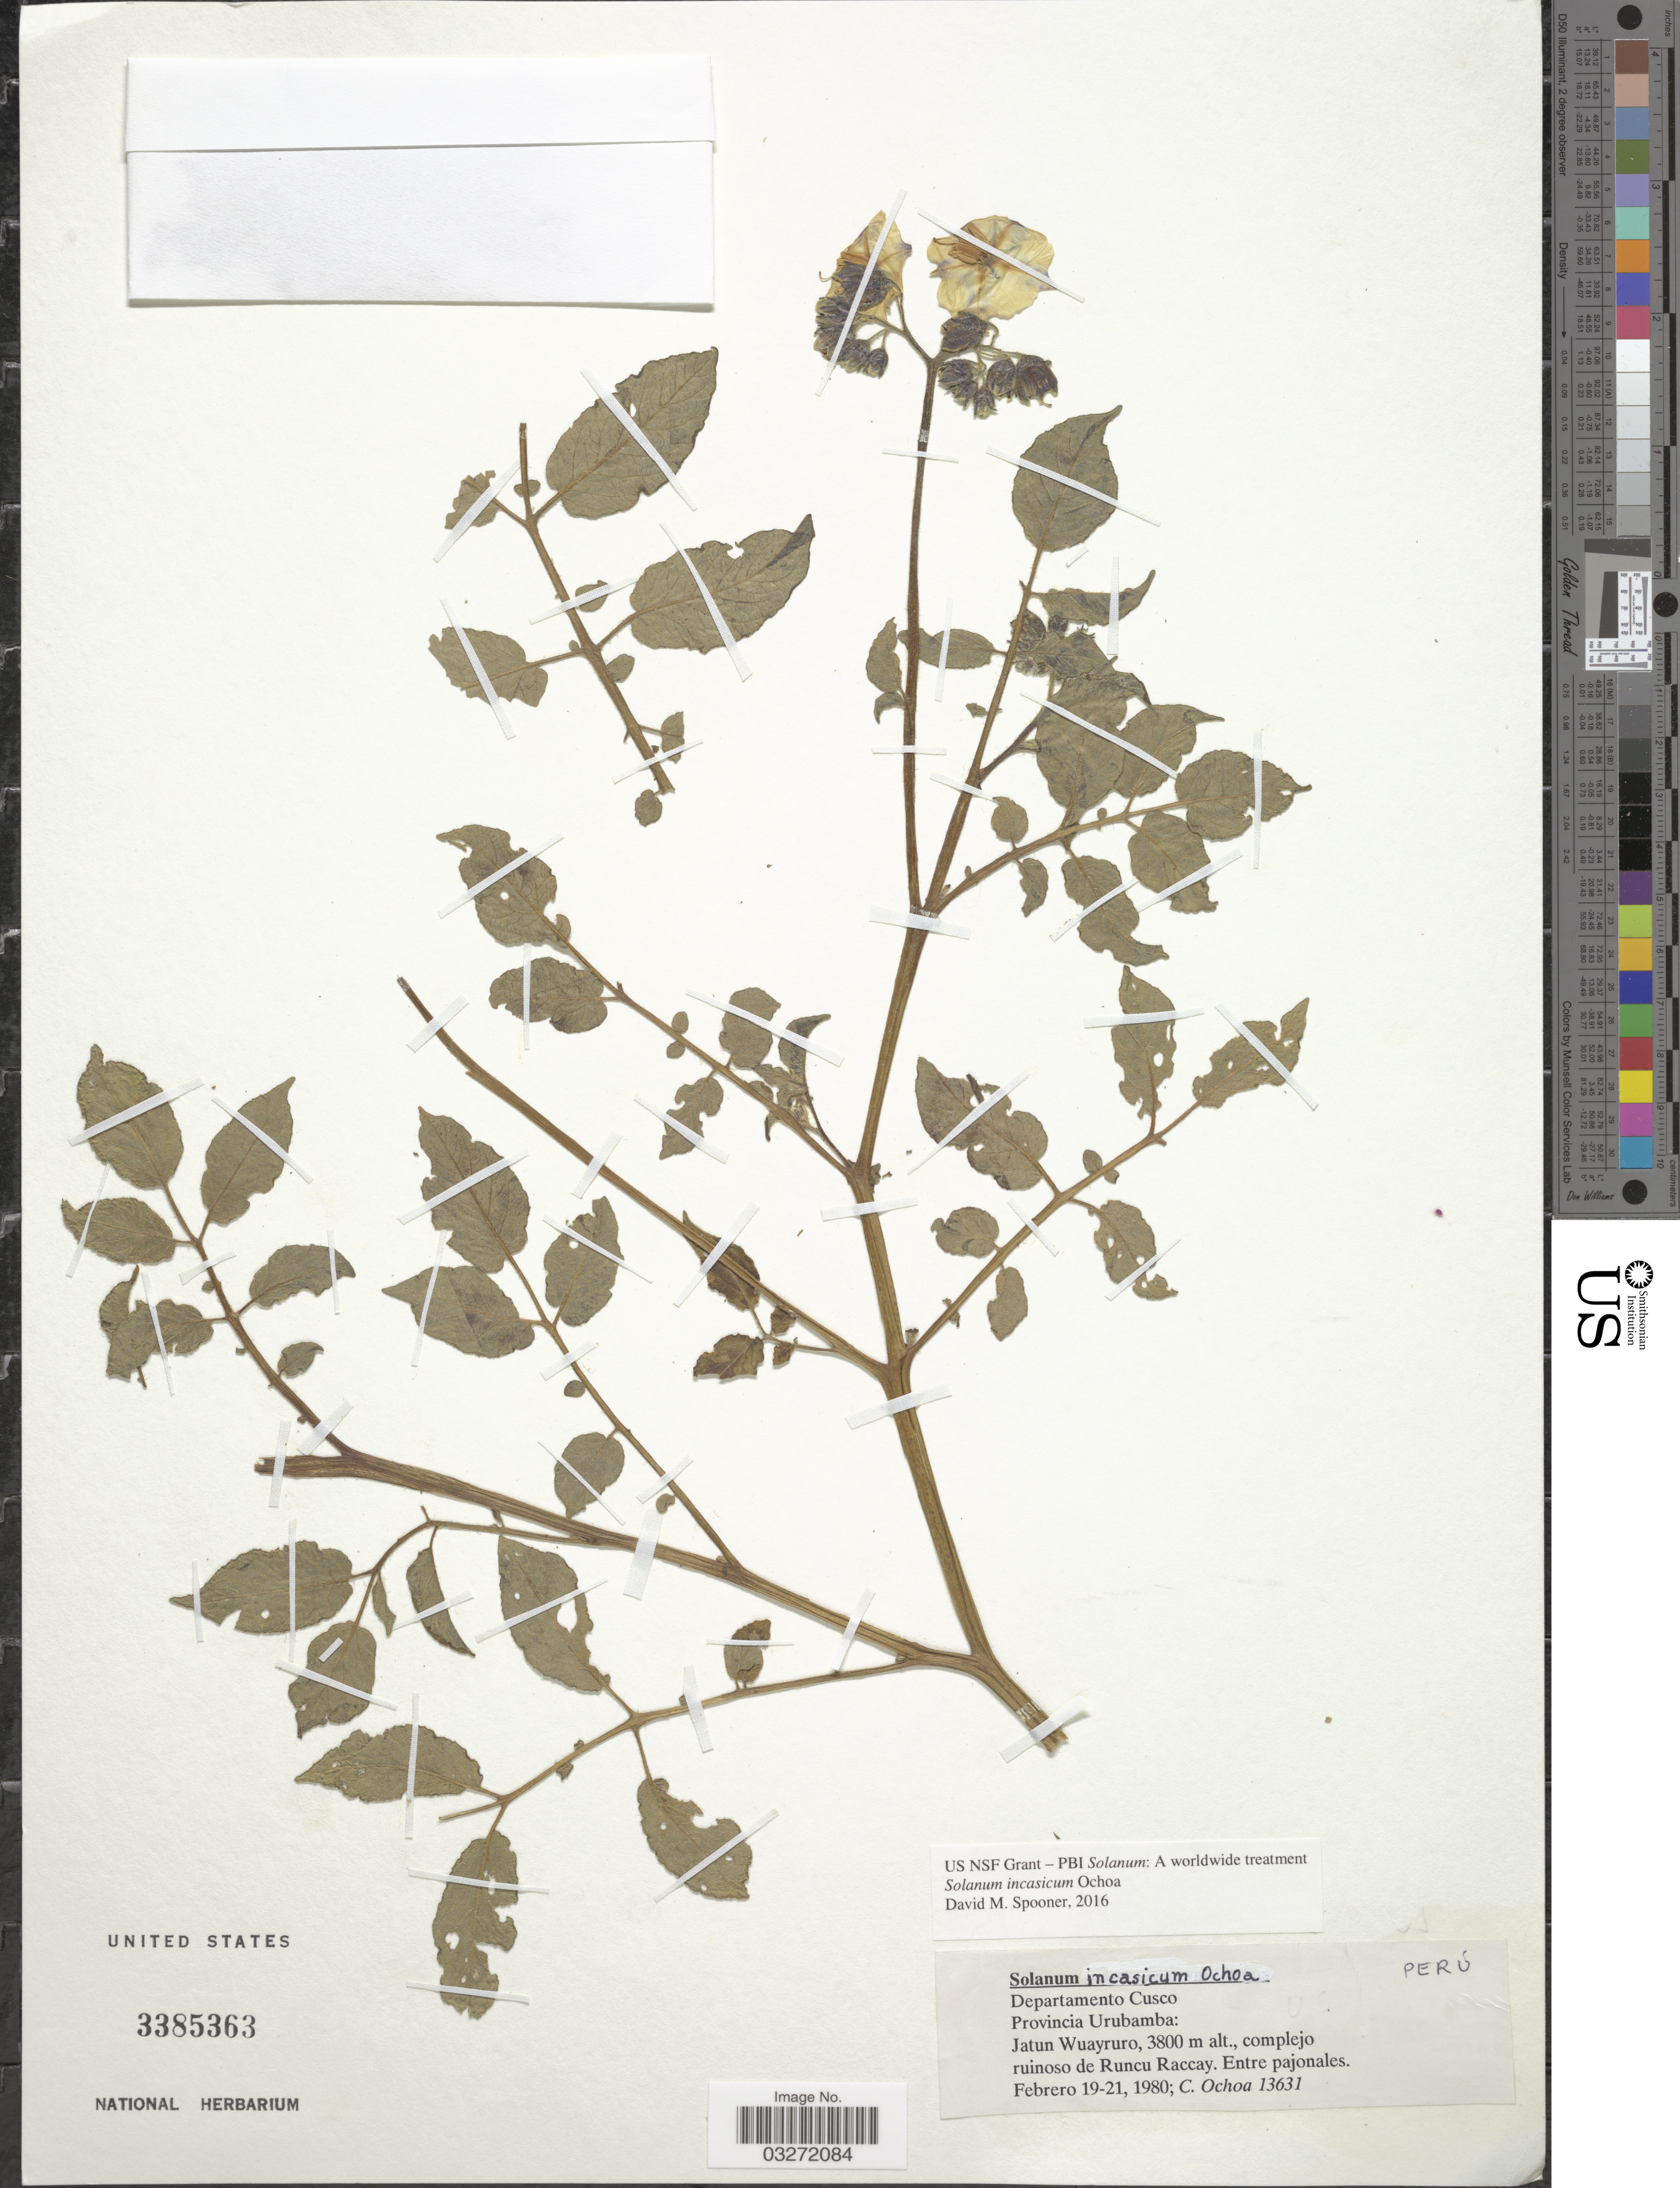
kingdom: Plantae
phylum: Tracheophyta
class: Magnoliopsida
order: Solanales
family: Solanaceae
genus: Solanum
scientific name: Solanum incasicum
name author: Ochoa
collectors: C. Ochoa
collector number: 13631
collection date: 1980-02-19/1980-02-21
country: Peru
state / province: Cusco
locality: Departamento Cusco. Provincia Urubamba: Jatun Wuayruro, complejo ruinoso de Runca Raccay.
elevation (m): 3800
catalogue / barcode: US 3385363